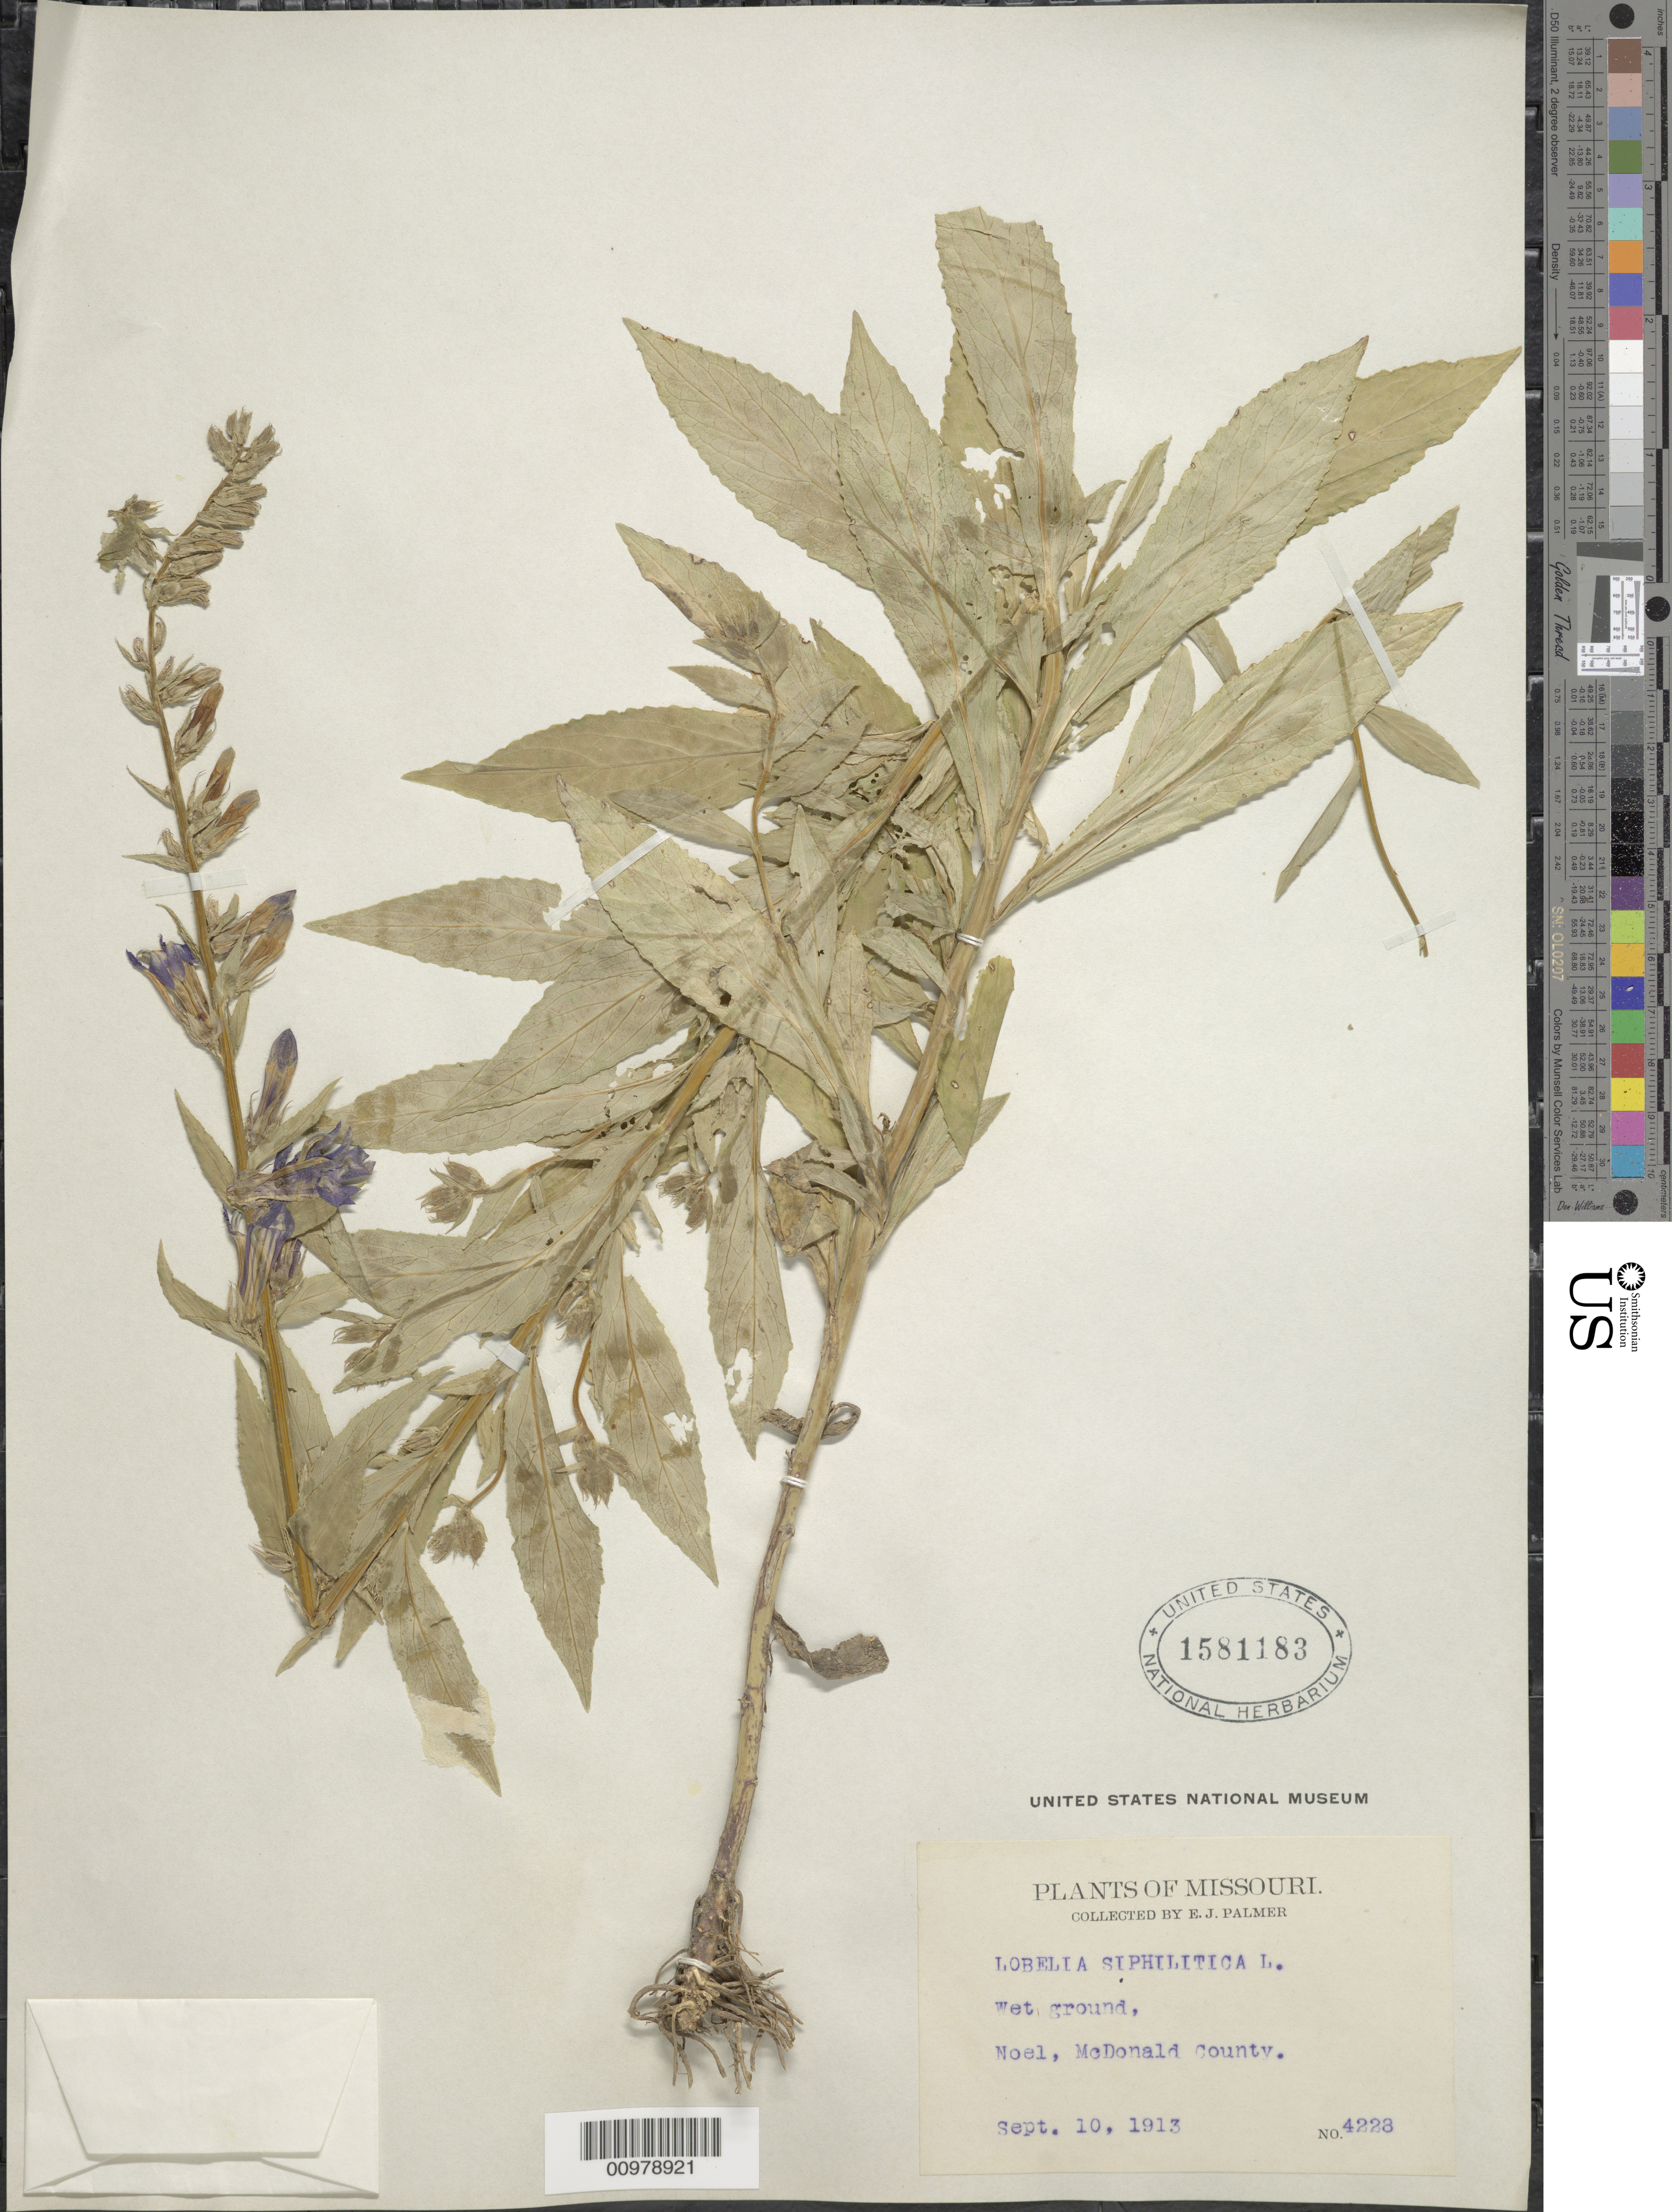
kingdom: Plantae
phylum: Tracheophyta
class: Magnoliopsida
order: Asterales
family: Campanulaceae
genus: Lobelia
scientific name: Lobelia siphilitica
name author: L.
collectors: E. J. Palmer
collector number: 4228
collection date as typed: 10 Sep 1913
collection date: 1913-09-10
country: United States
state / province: Missouri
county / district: McDonald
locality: Noel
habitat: wet ground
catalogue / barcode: US 1581183